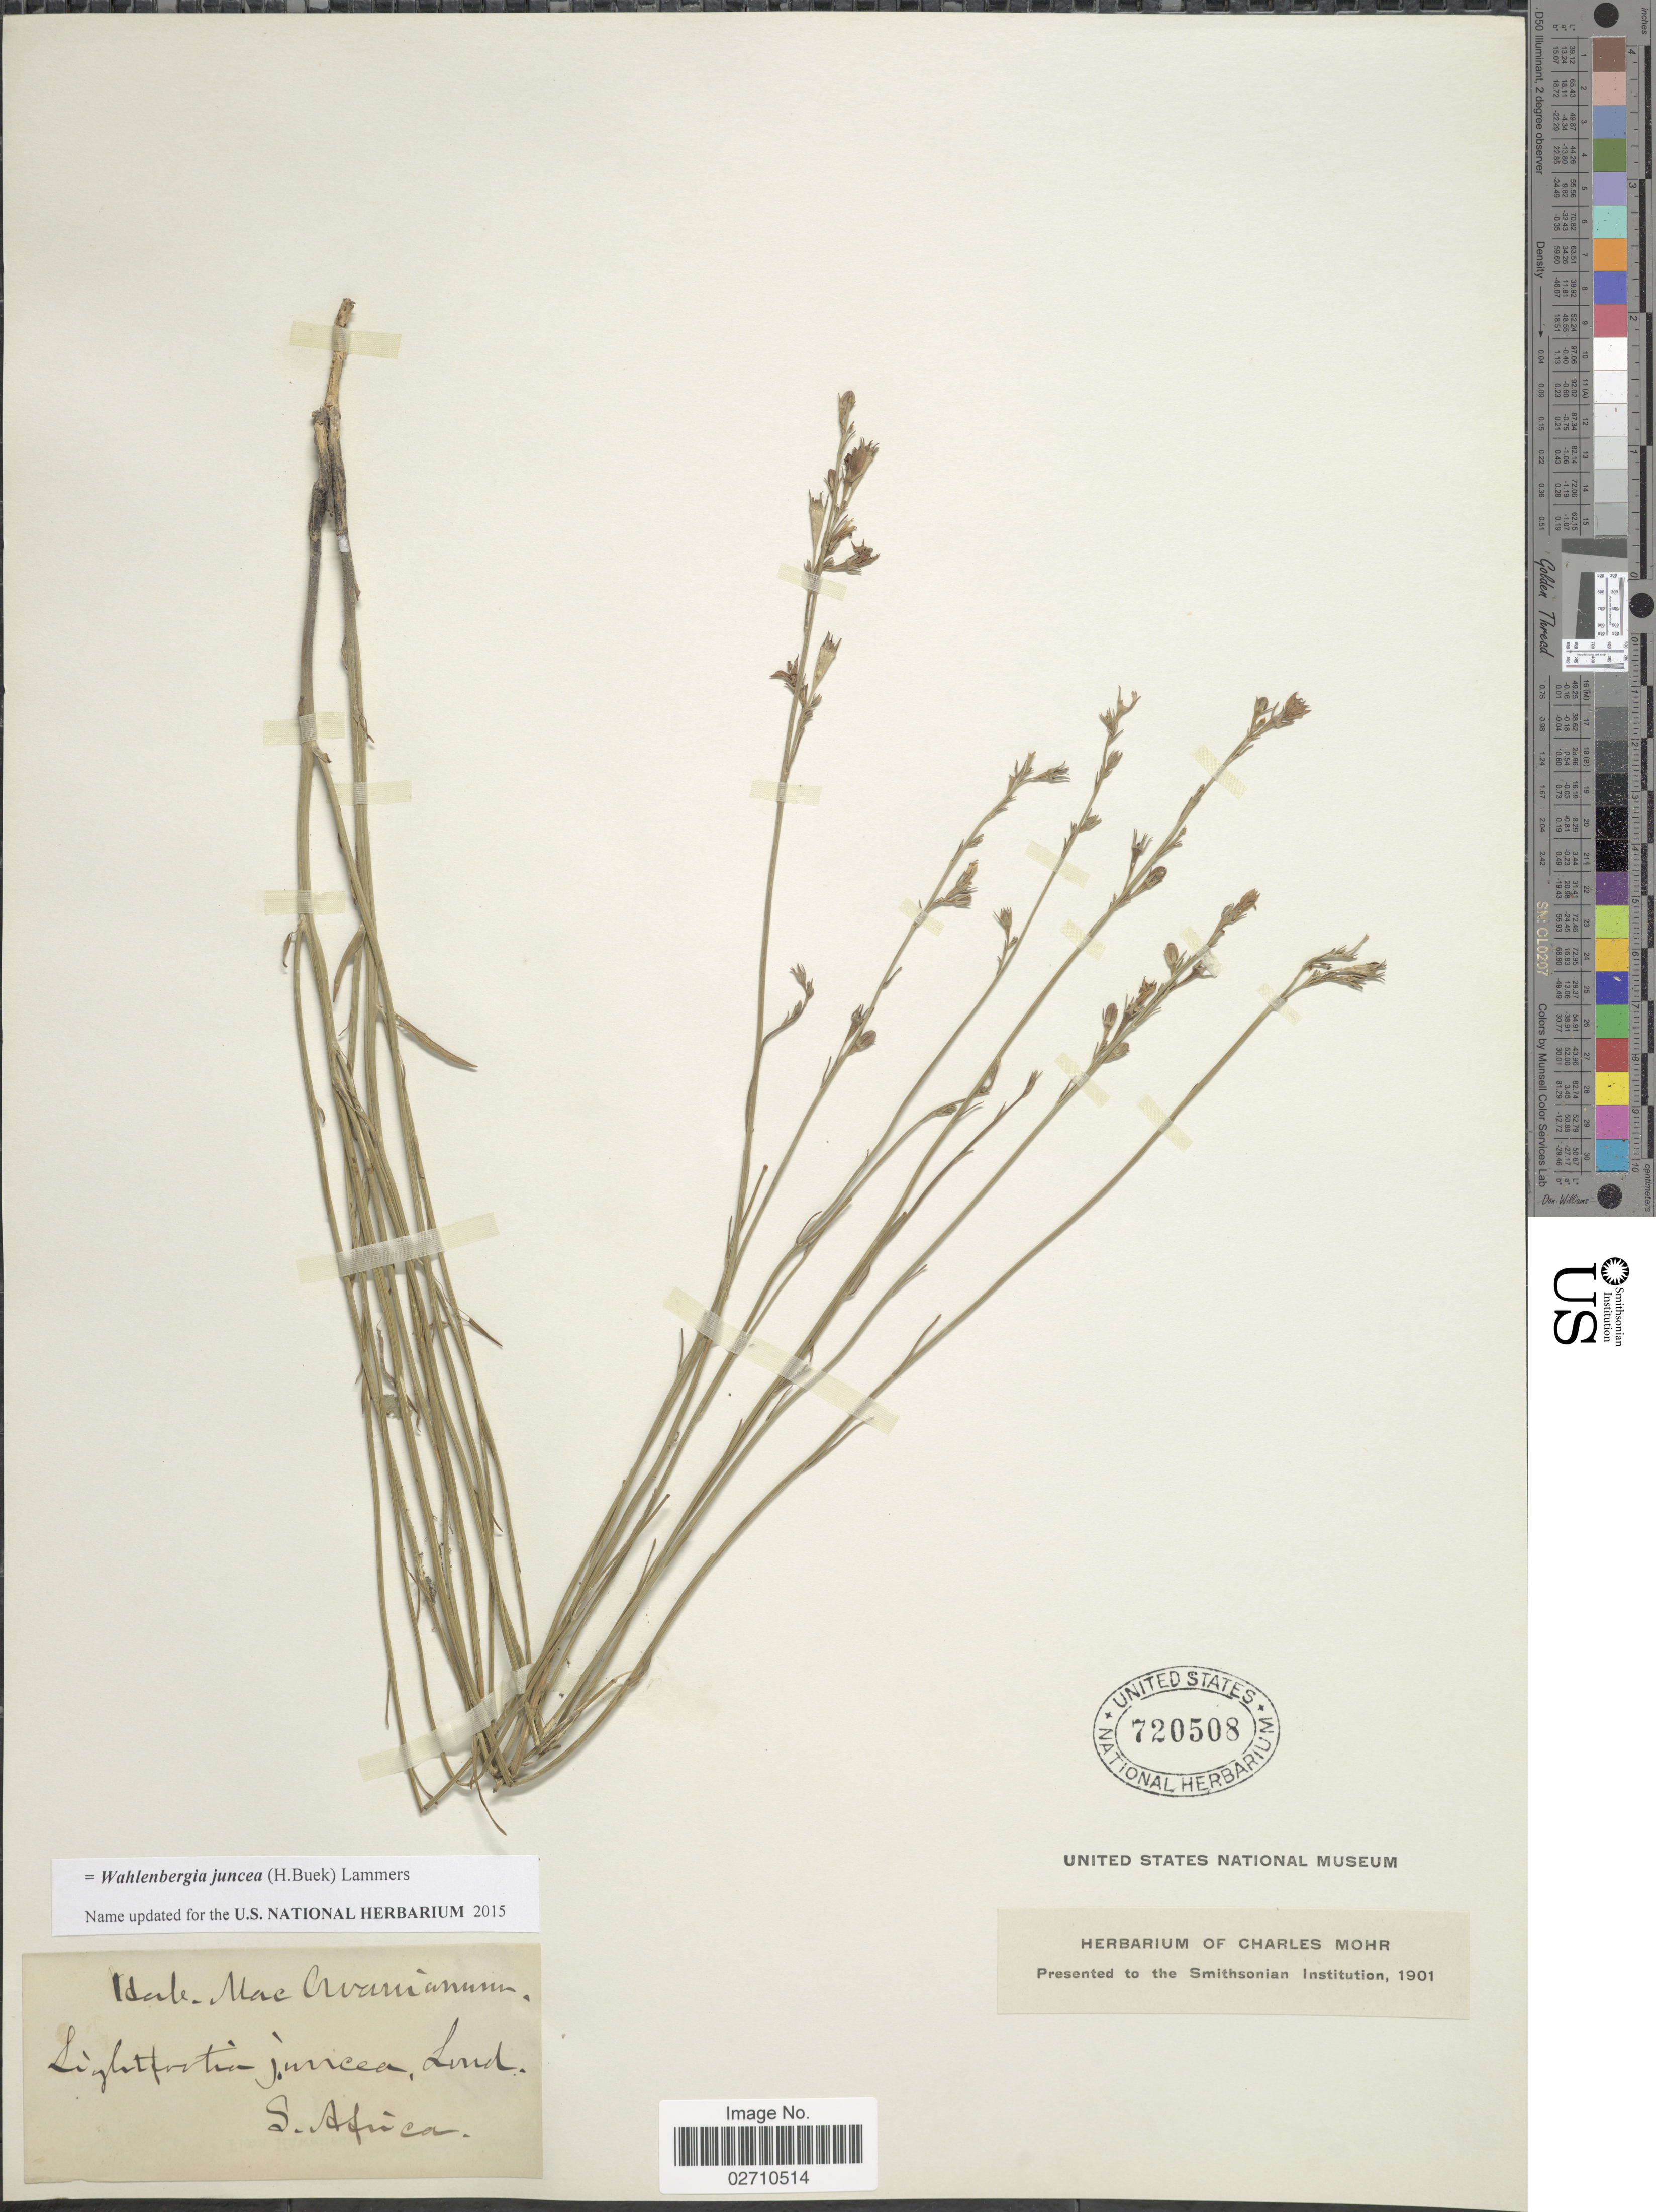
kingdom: Plantae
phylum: Tracheophyta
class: Magnoliopsida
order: Asterales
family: Campanulaceae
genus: Wahlenbergia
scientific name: Wahlenbergia juncea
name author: (H. Buek) Lammers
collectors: ex herb. MacOwanianum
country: South Africa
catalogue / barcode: US 720508